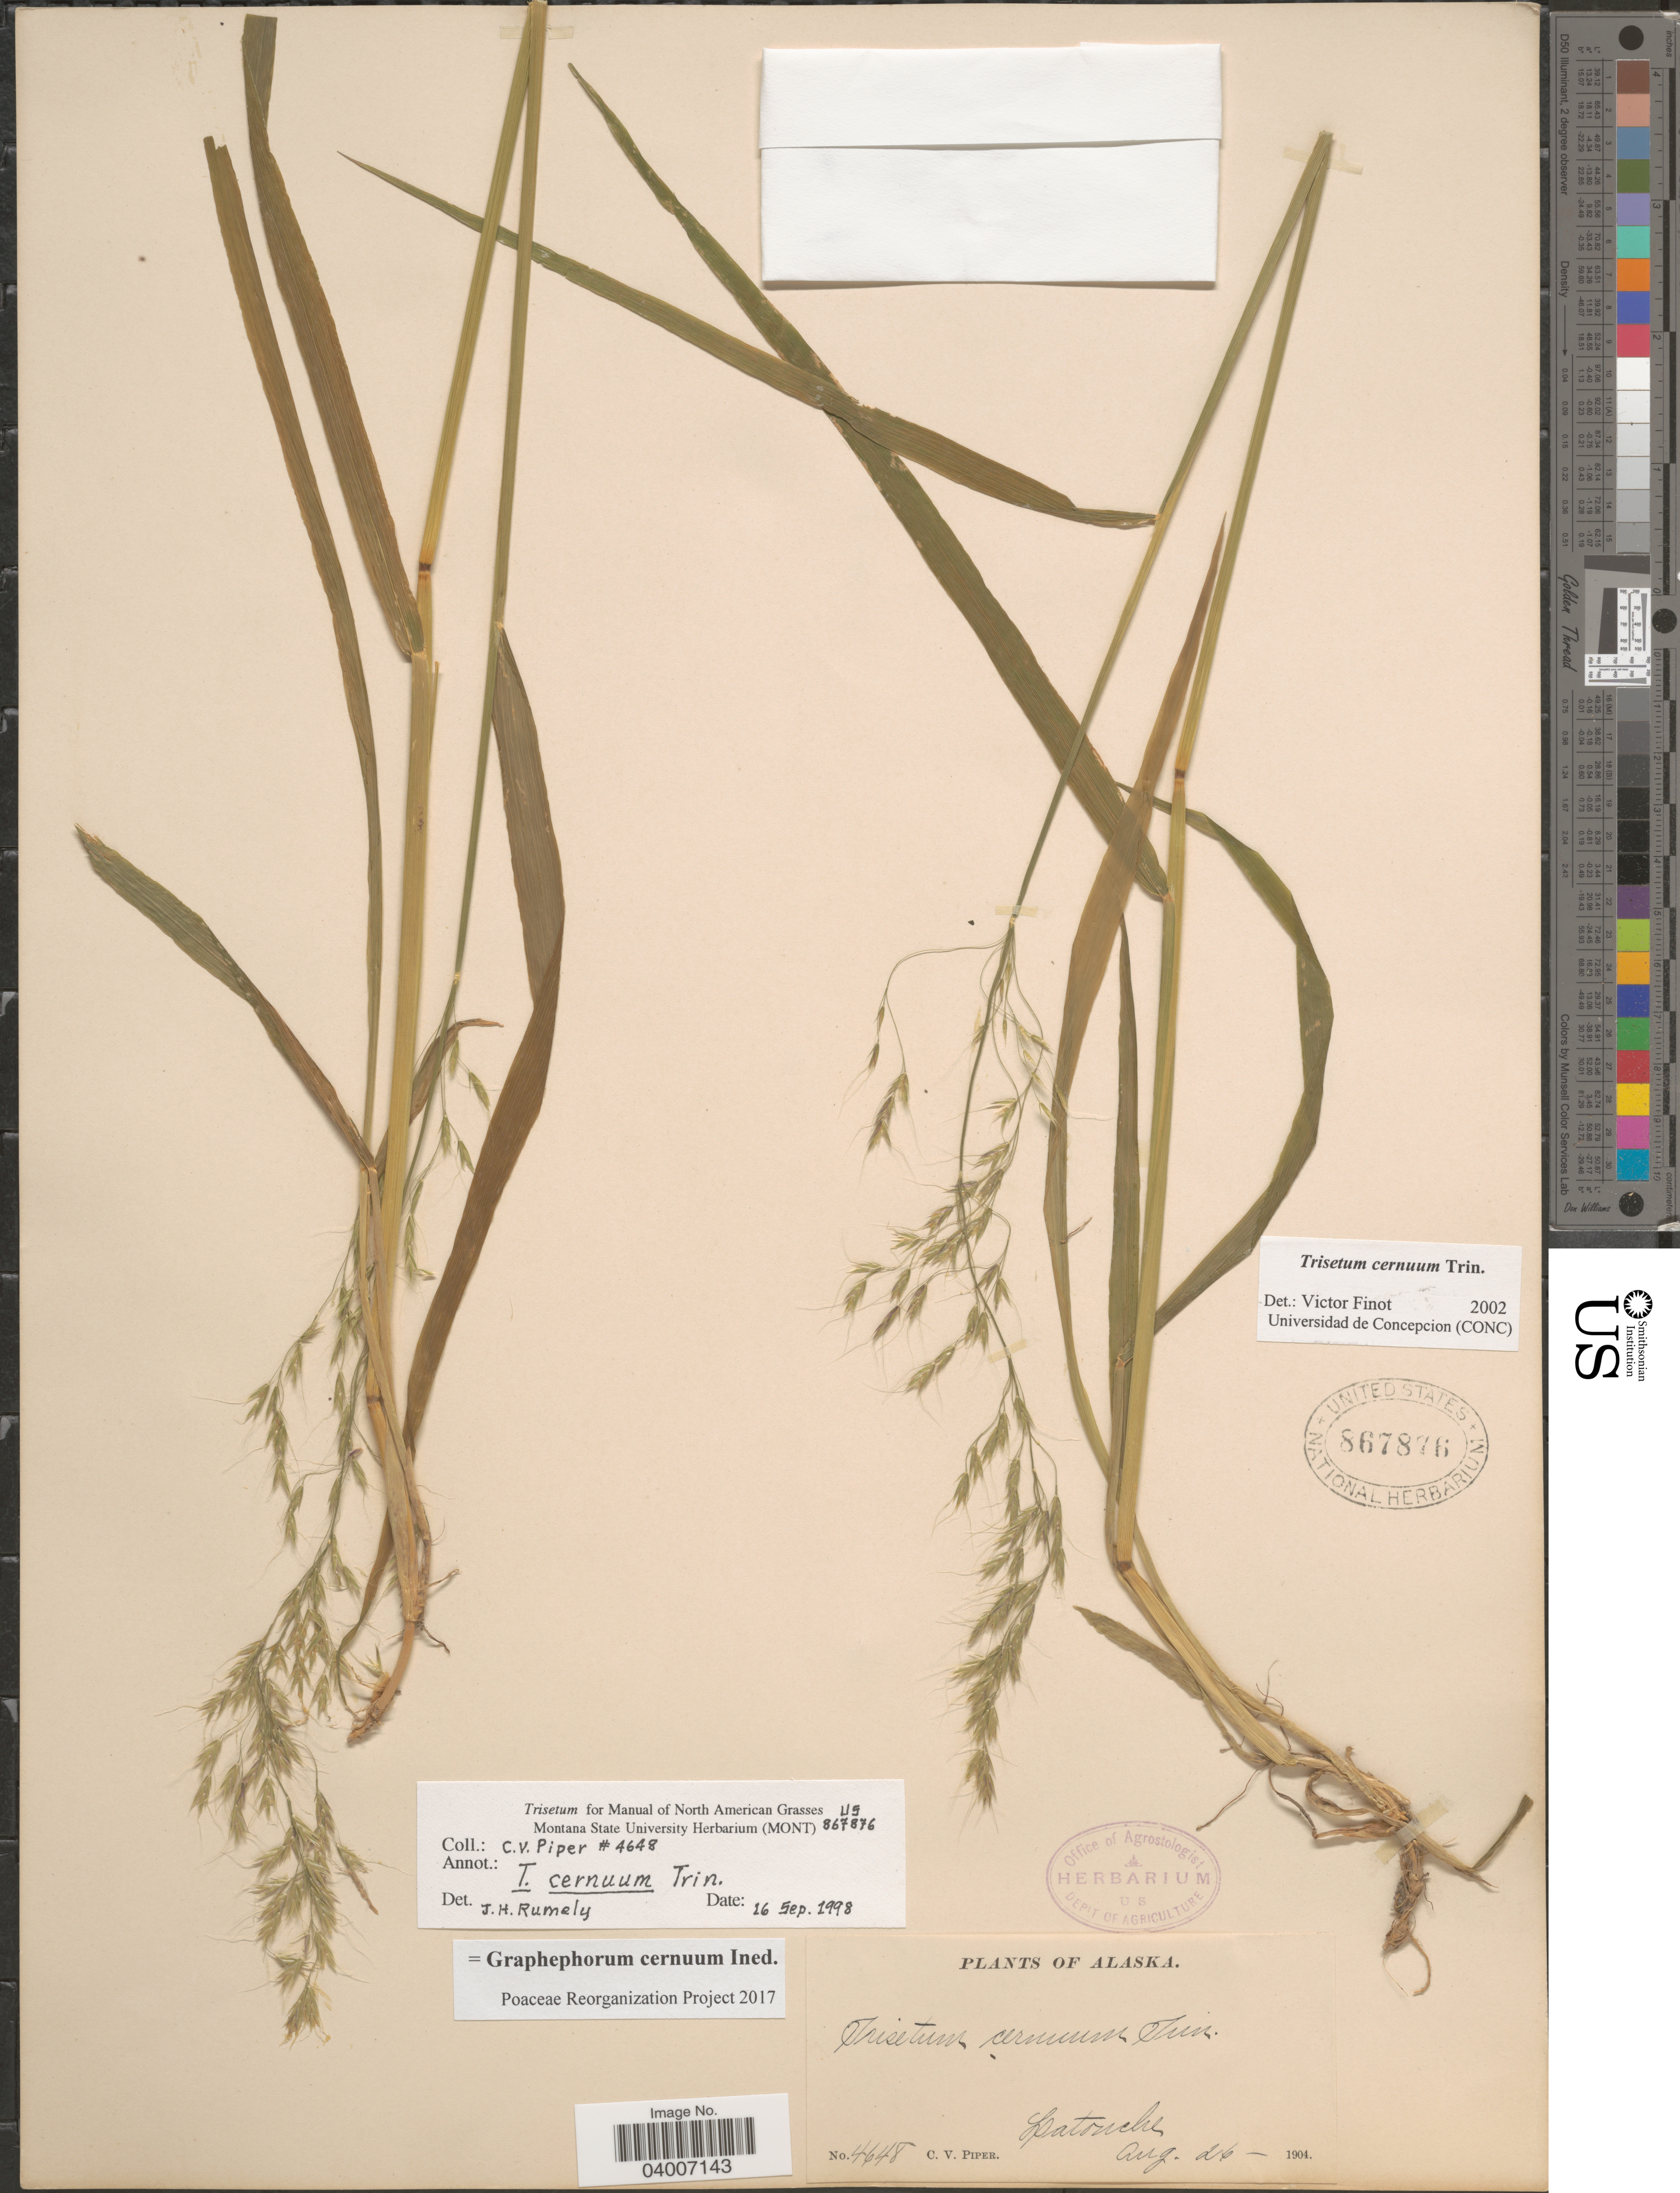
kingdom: Plantae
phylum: Tracheophyta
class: Liliopsida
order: Poales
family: Poaceae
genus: Graphephorum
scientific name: Graphephorum cernuum ined.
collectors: C. V. Piper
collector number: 4648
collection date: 1904-08-26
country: United States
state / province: Alaska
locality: Latouche.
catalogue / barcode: US 867876